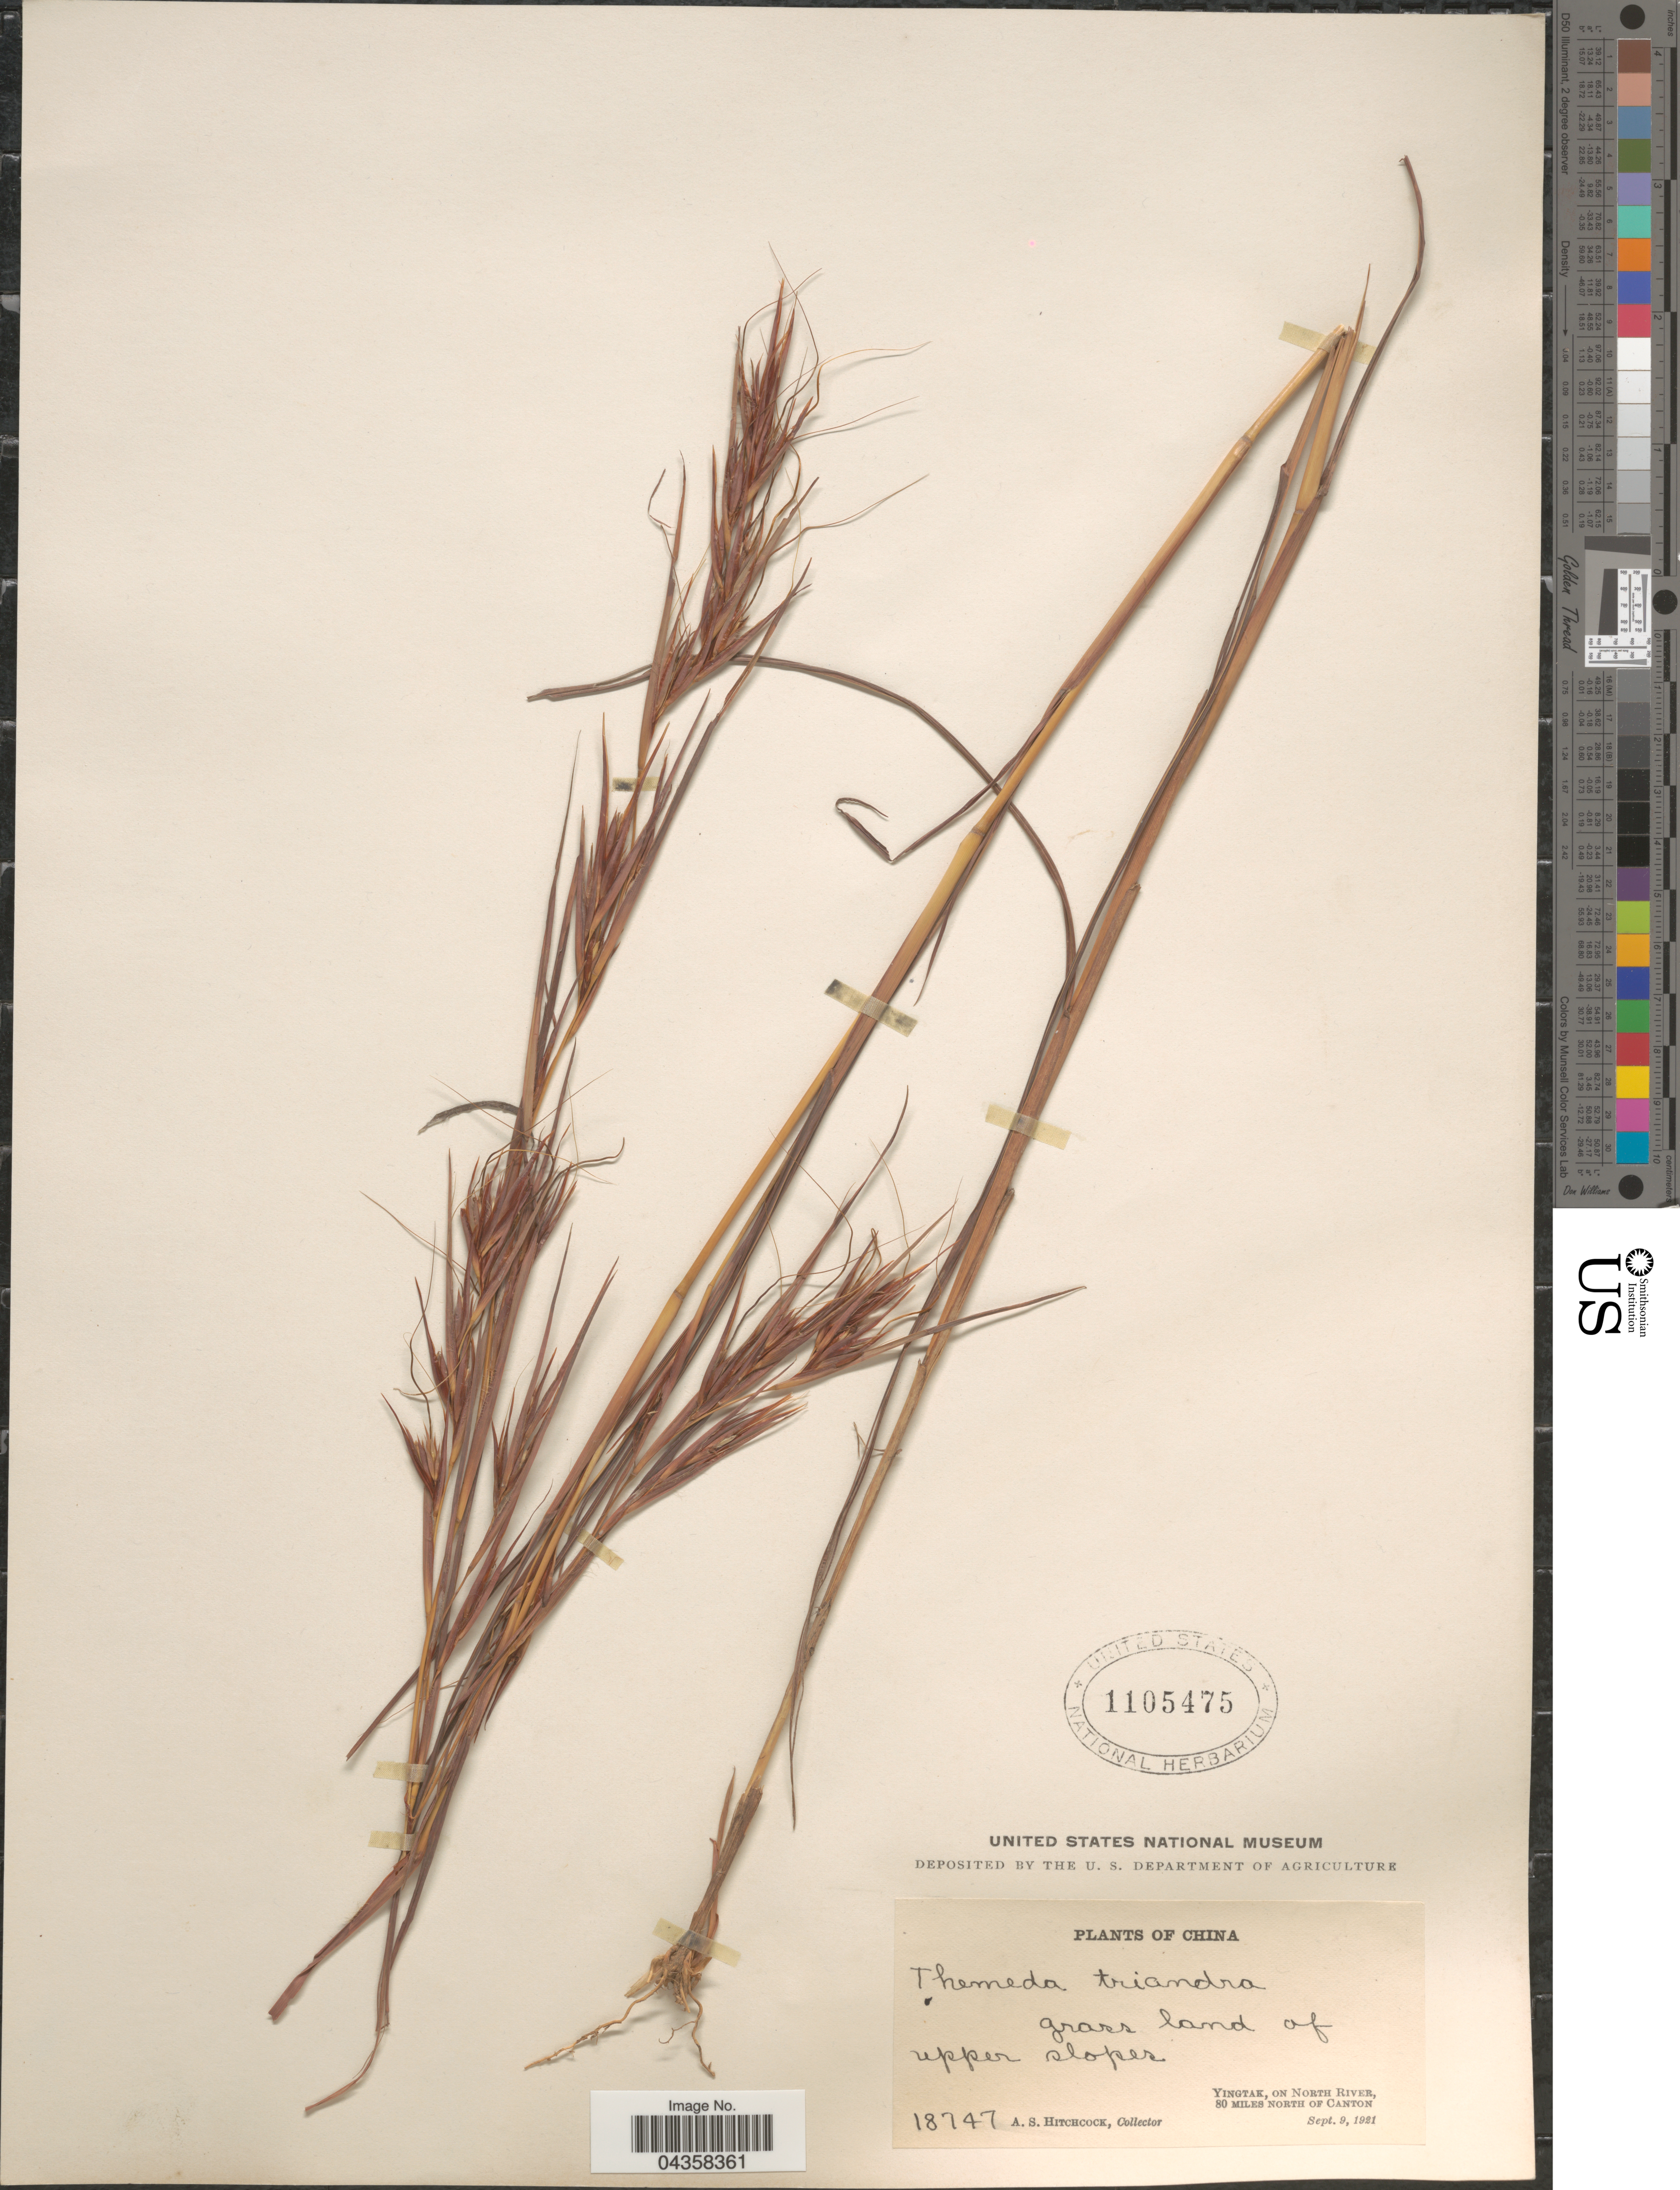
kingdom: Plantae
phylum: Tracheophyta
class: Liliopsida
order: Poales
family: Poaceae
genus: Themeda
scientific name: Themeda triandra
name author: Forssk.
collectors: A. S. Hitchcock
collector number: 18747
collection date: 1921-09-09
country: China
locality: Yingtak, on North River, 80 miles north of Canton.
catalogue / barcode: US 1105475